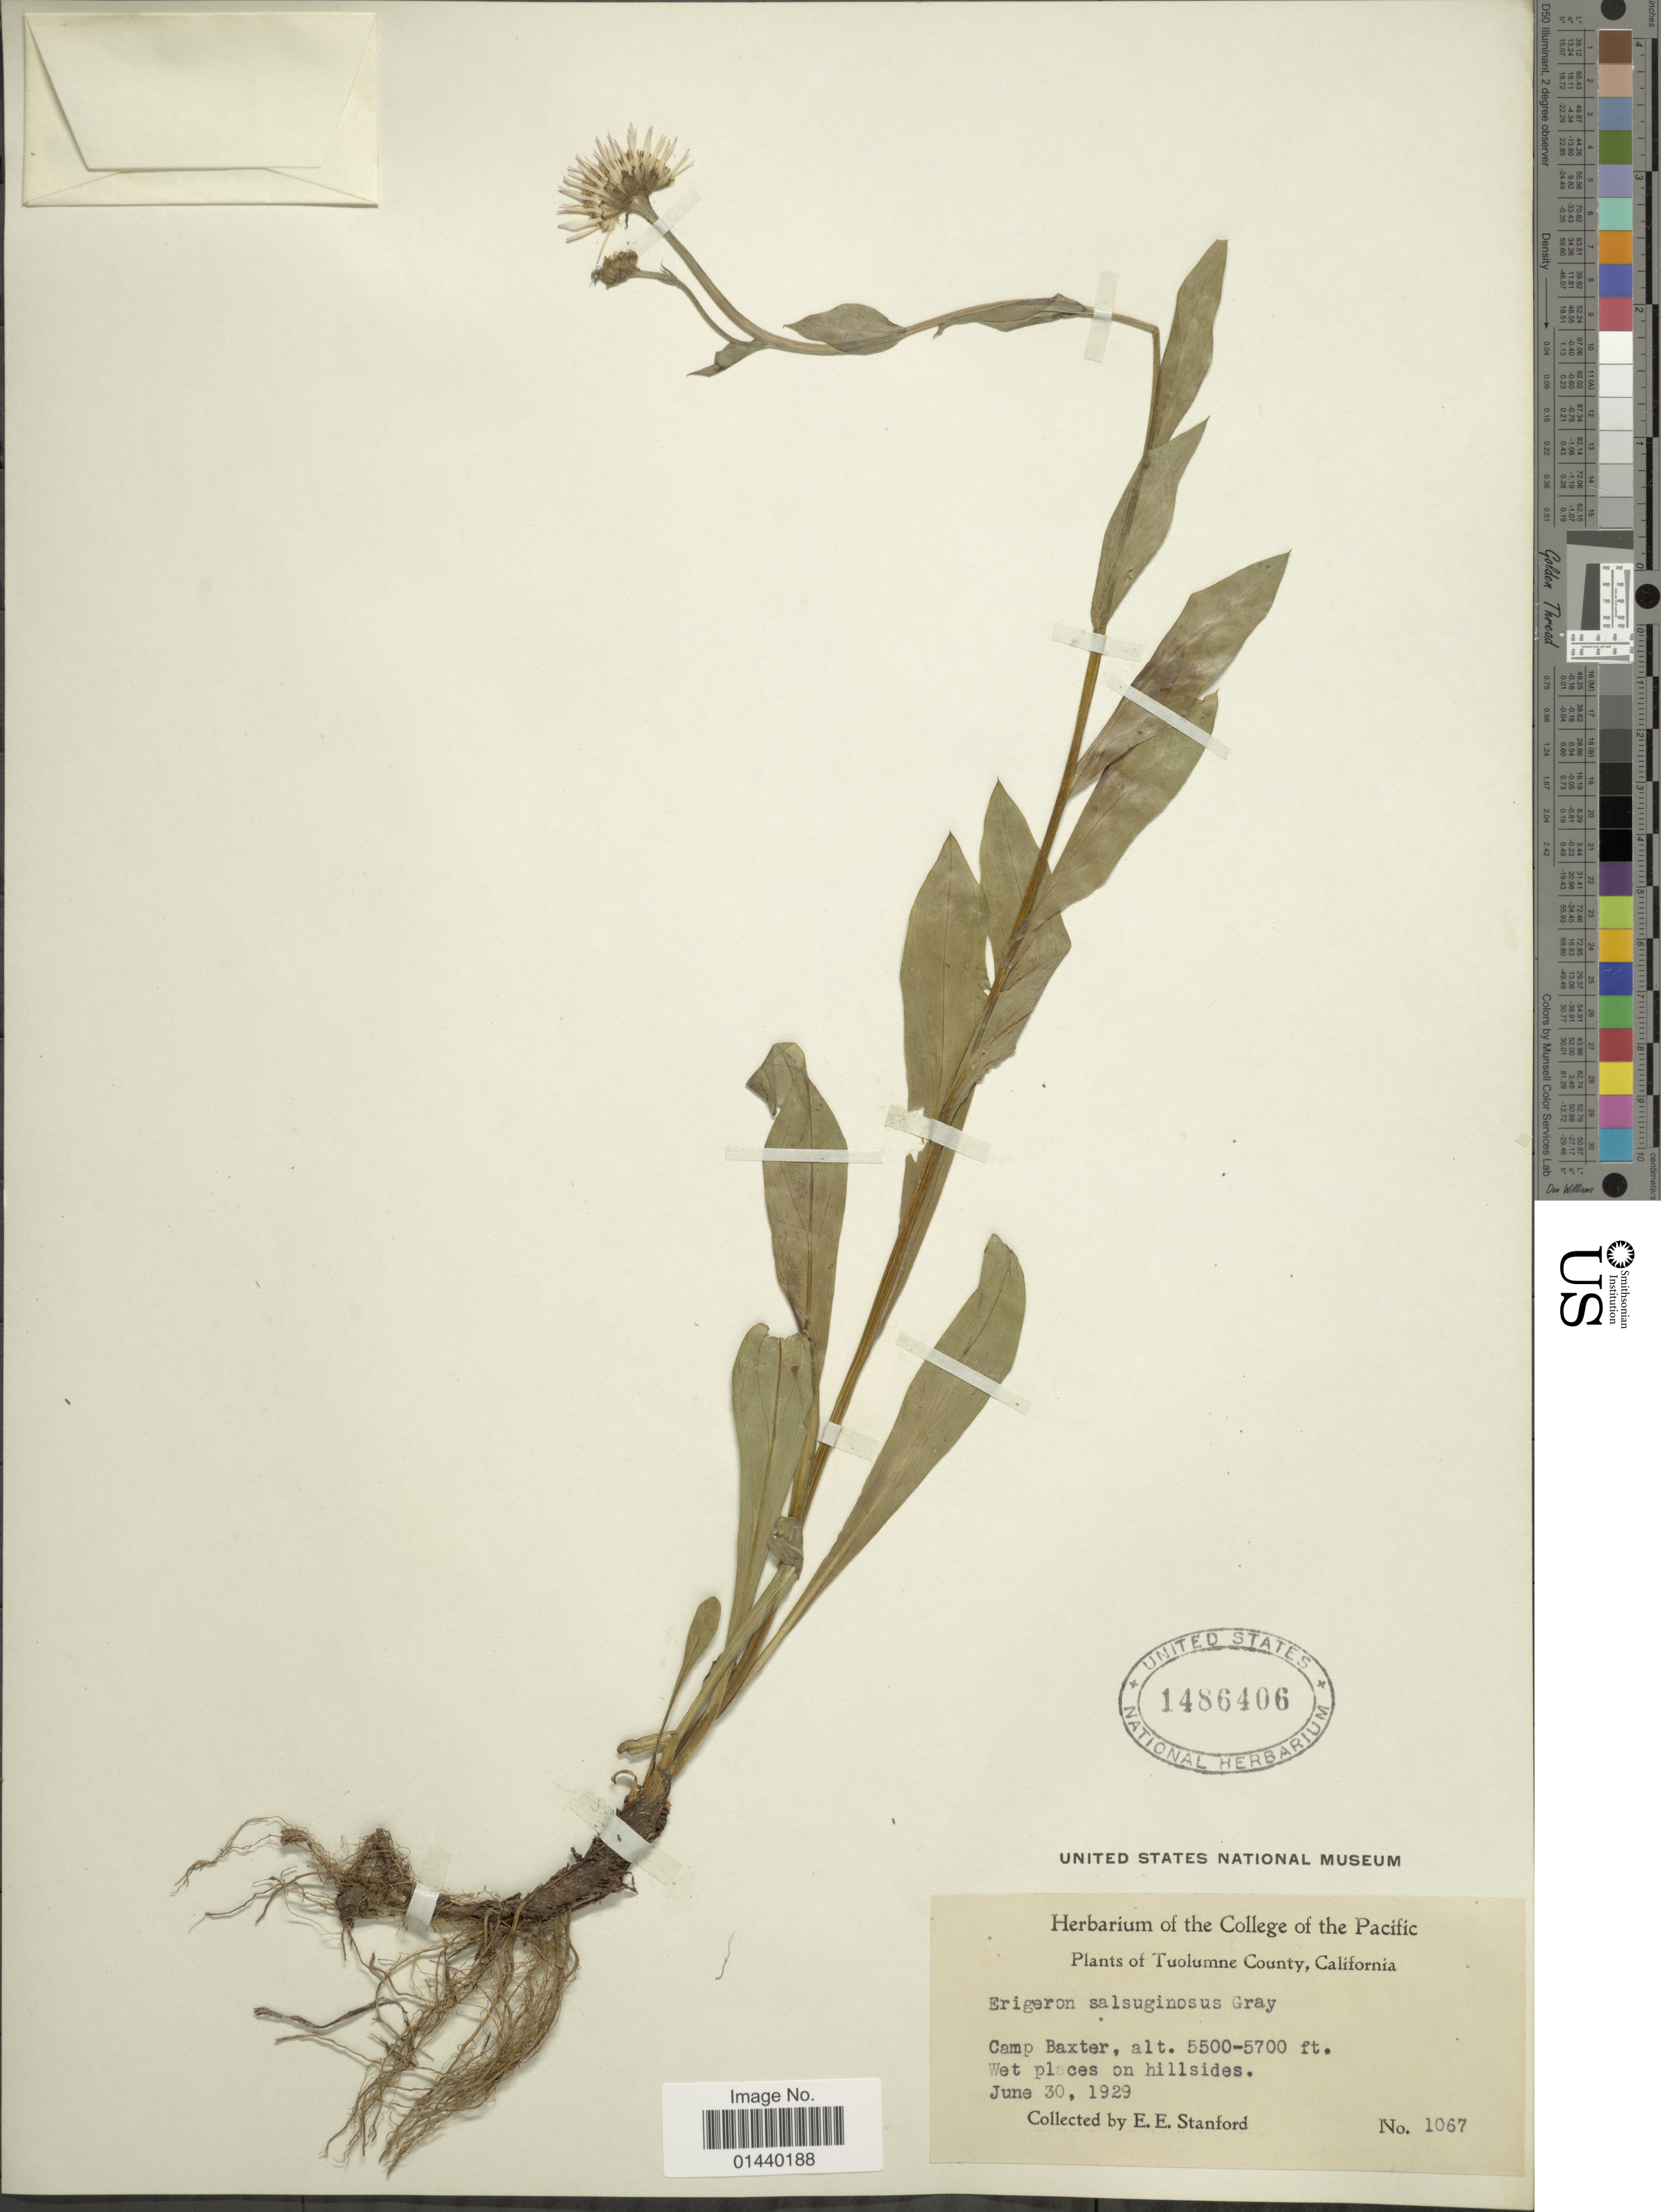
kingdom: Plantae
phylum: Tracheophyta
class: Magnoliopsida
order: Asterales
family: Asteraceae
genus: Erigeron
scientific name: Erigeron salsuginosus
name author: (Richardson ex R. Br.) A. Gray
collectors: E. Stanford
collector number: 1067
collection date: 1929-06-30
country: United States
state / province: California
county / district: Tuolumne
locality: Tuolumne County. Camp Baxter.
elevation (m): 1676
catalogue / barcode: US 1486406